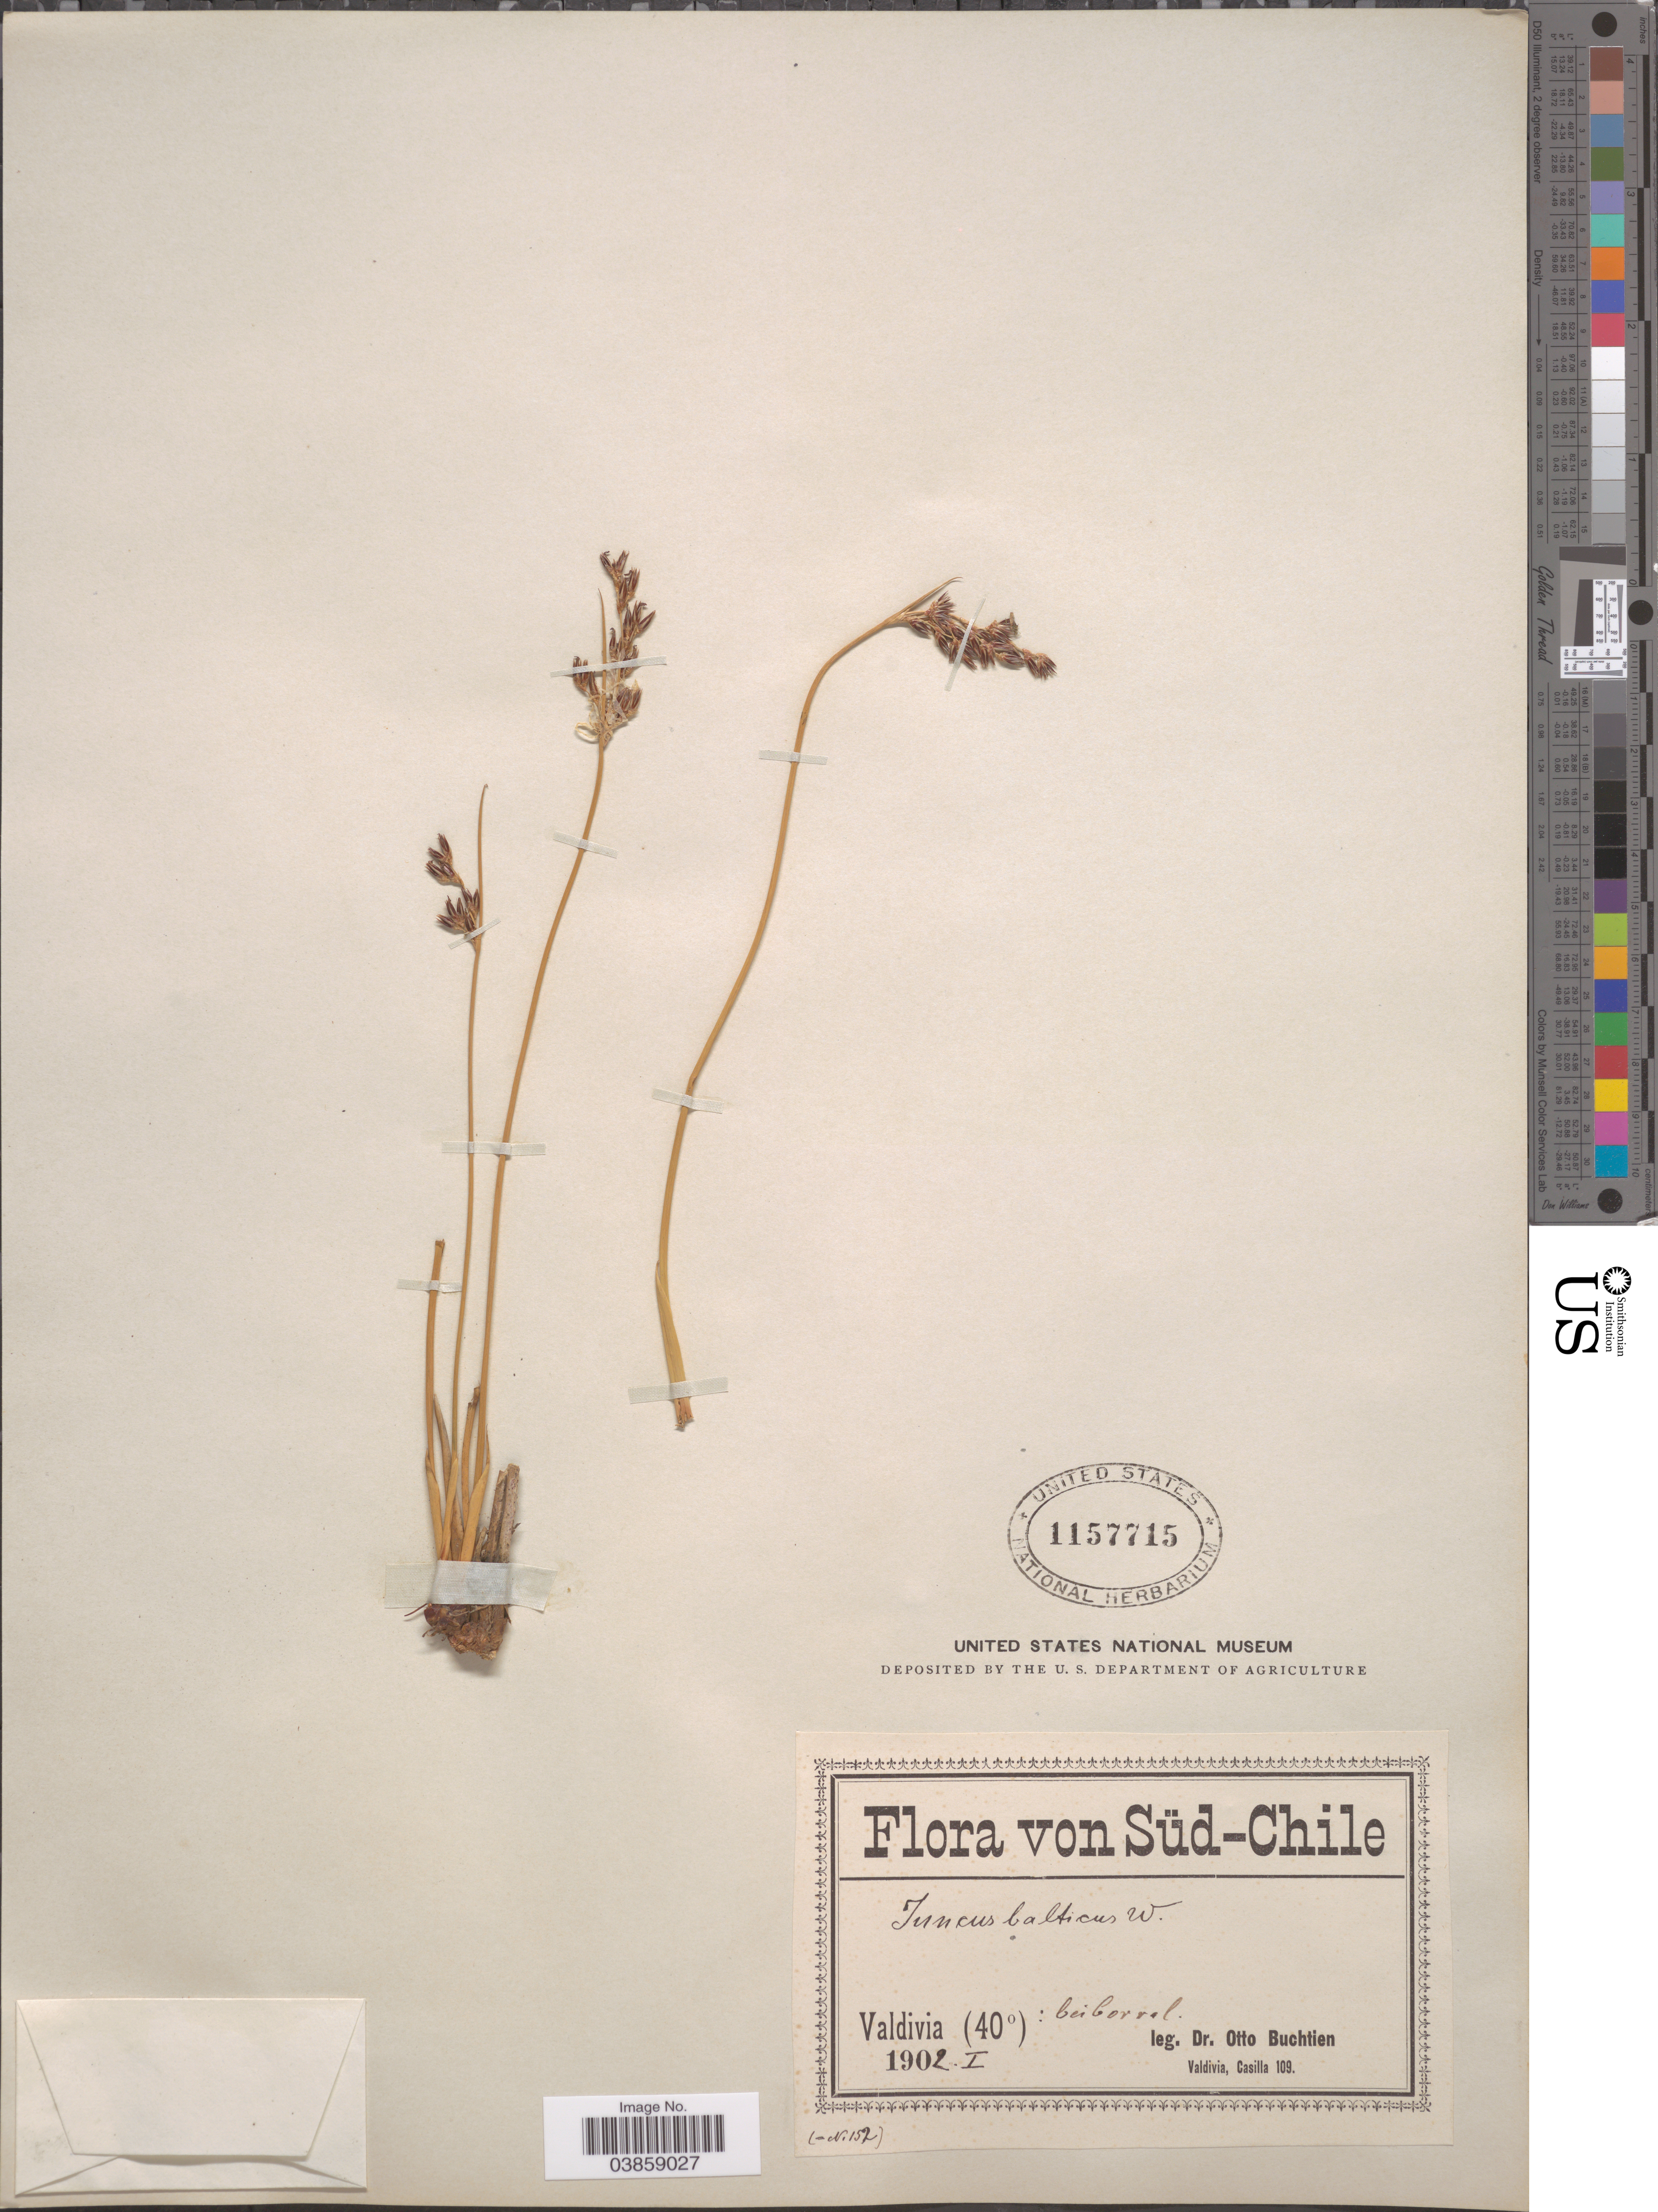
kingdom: Plantae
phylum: Tracheophyta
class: Liliopsida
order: Poales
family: Juncaceae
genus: Juncus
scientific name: Juncus balticus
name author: Willd.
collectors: O. Buchtien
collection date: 1902-01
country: Chile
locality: Süd-Chile. Valdivia: bei Corral.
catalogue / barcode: US 1157715